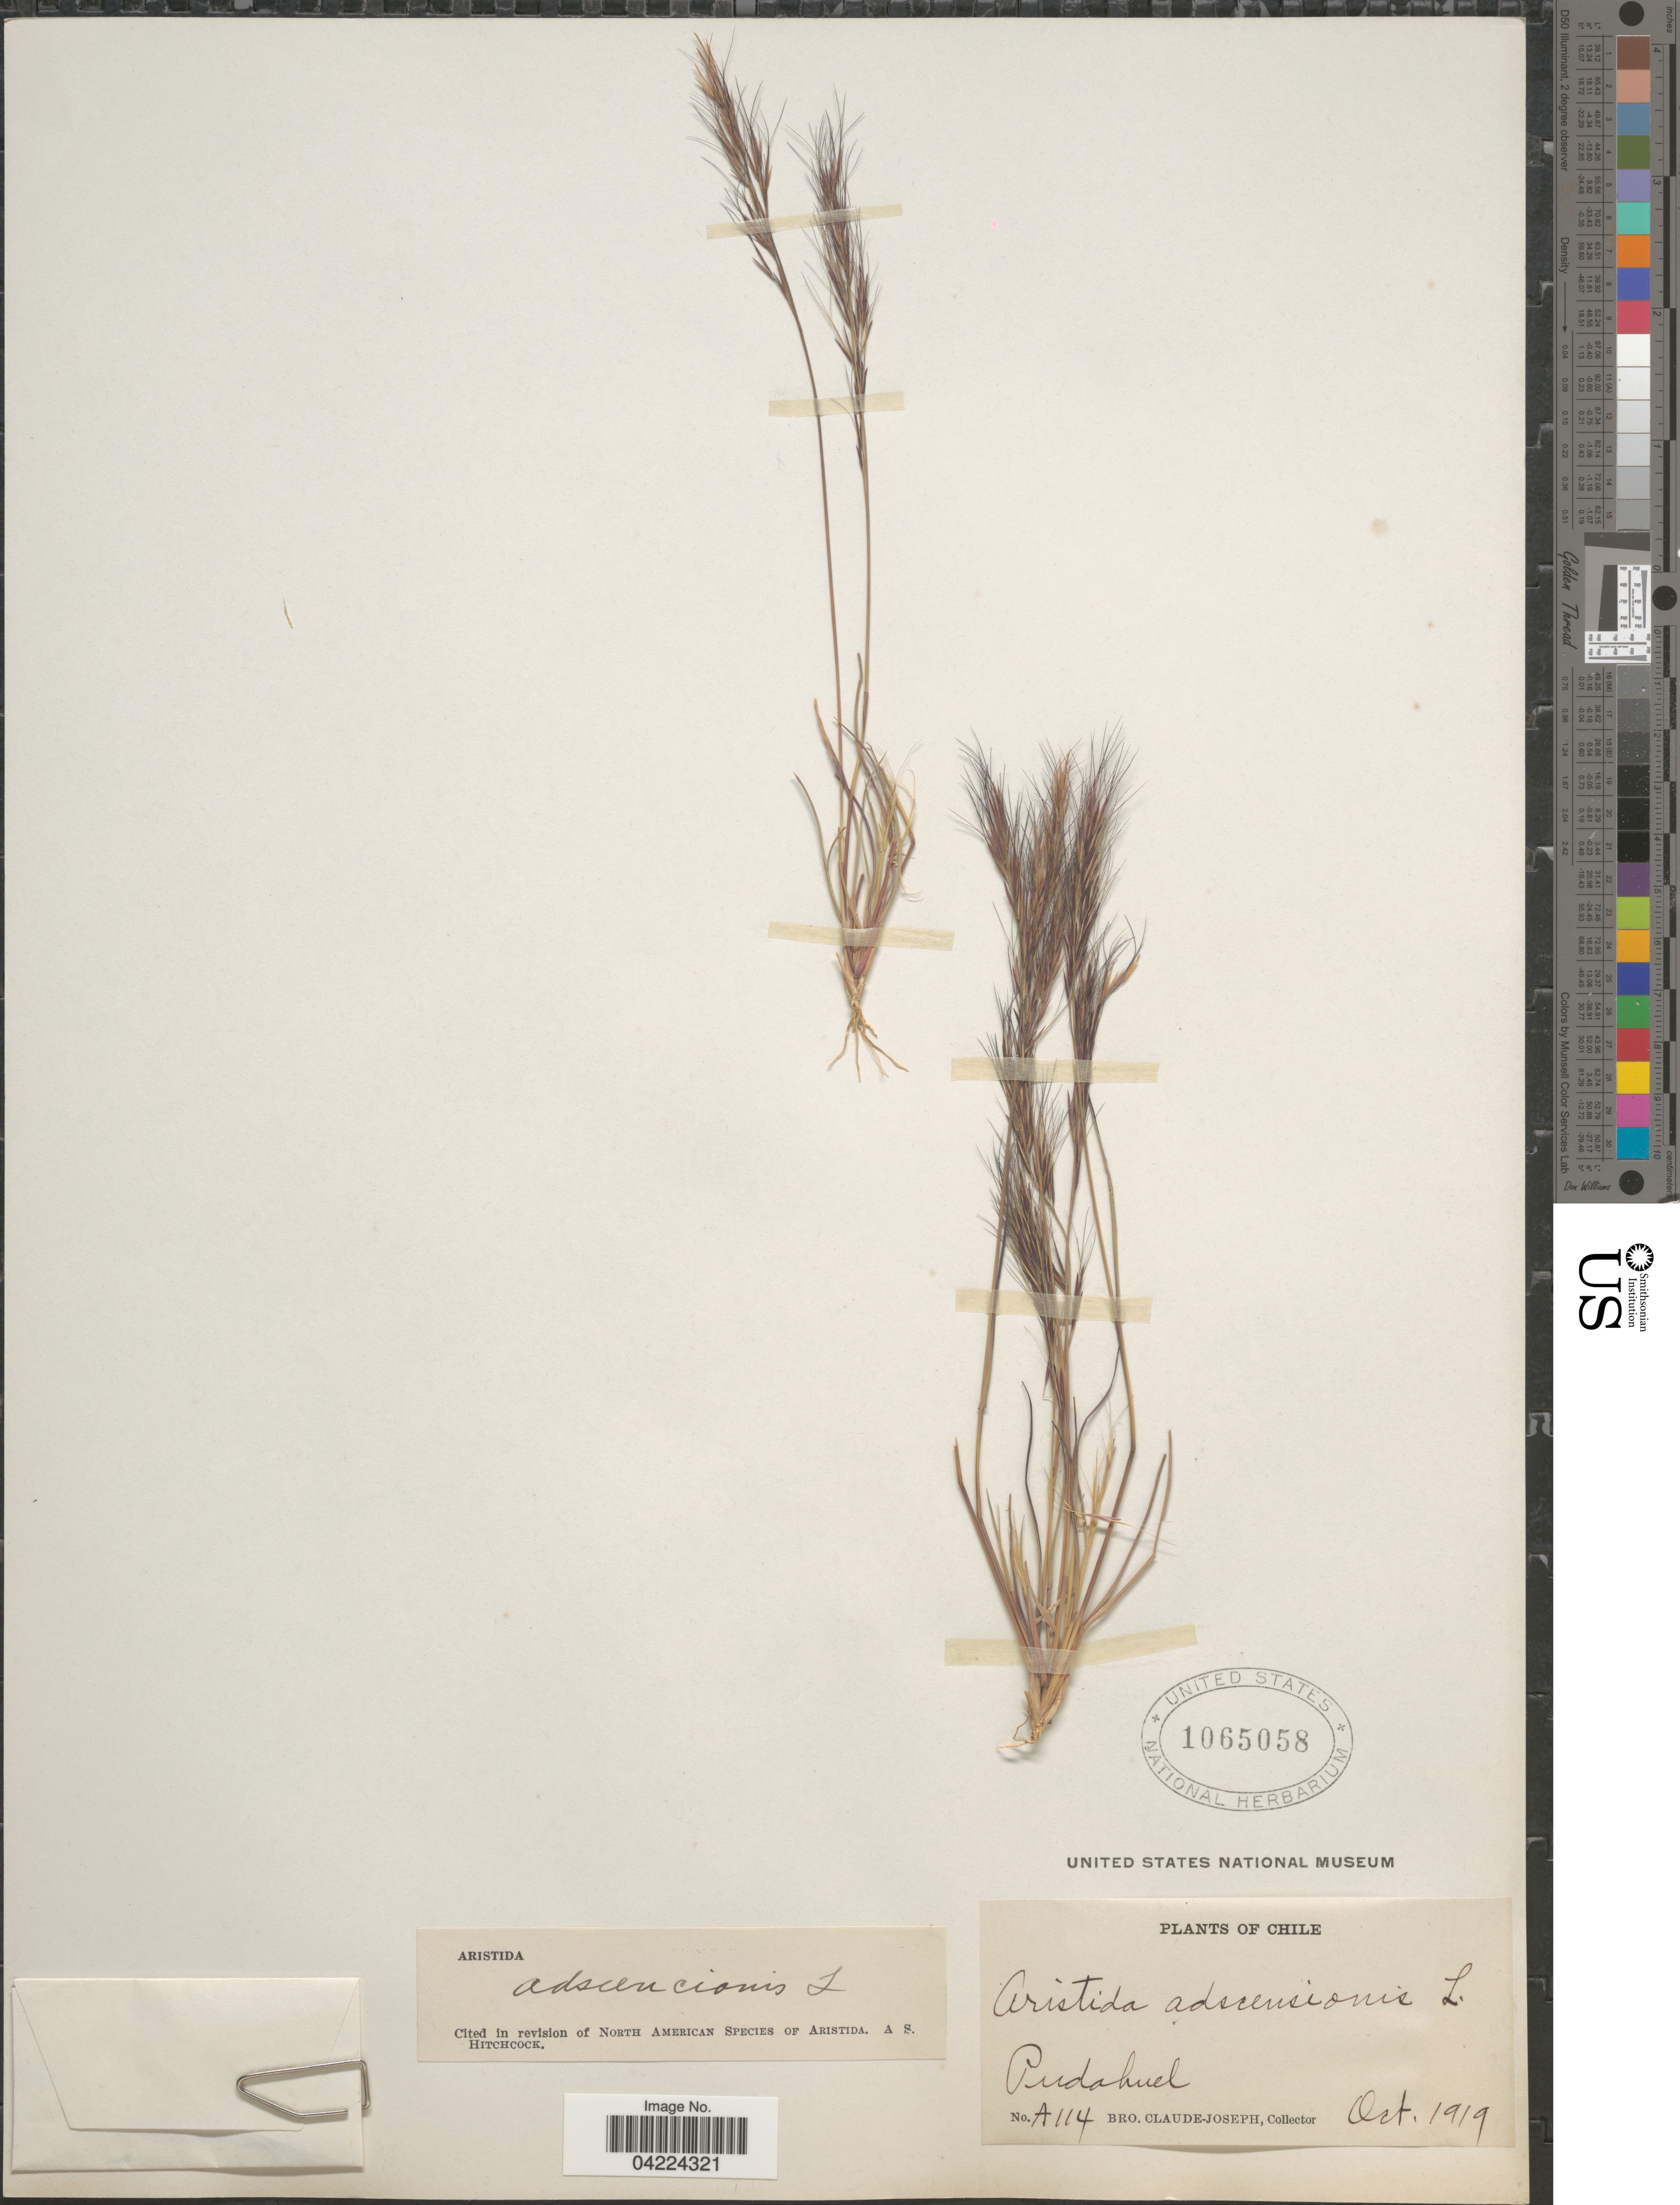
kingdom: Plantae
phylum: Tracheophyta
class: Liliopsida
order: Poales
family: Poaceae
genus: Aristida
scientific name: Aristida adscensionis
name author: L.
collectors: Bro. Claude-Joseph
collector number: A114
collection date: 1919-10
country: Chile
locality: Pudahuel.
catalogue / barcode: US 1065058